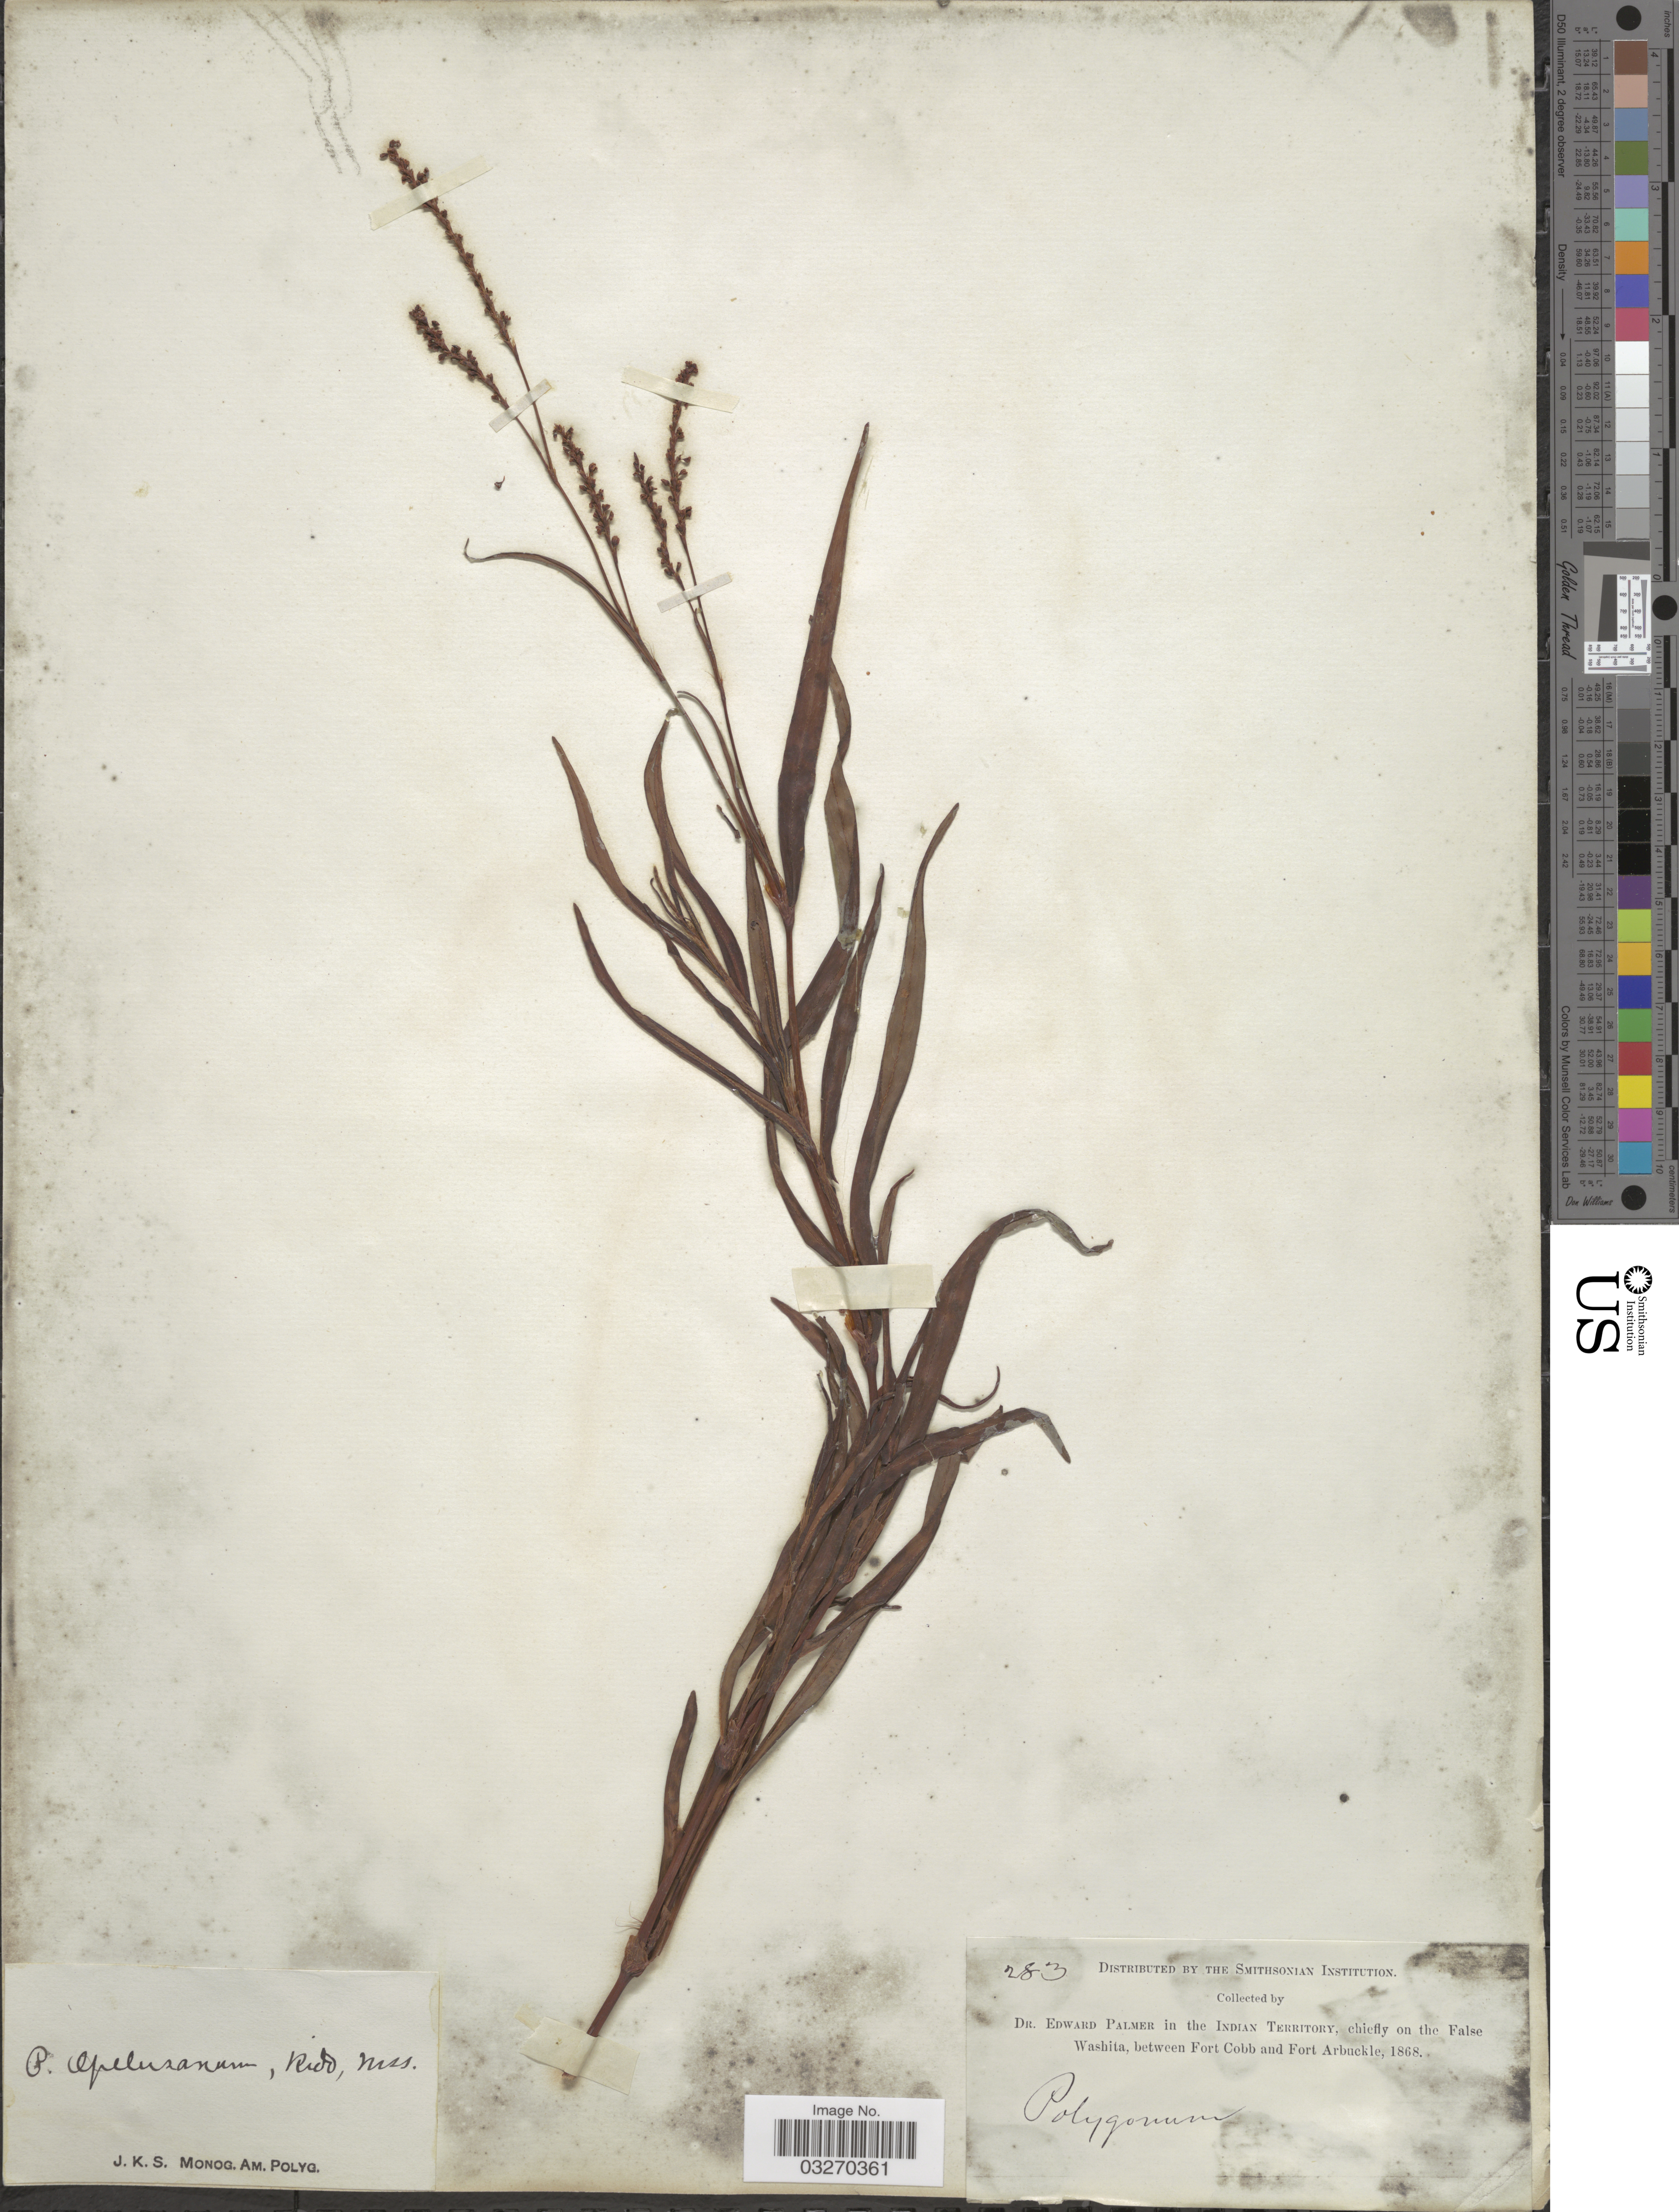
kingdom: Plantae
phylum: Tracheophyta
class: Magnoliopsida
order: Caryophyllales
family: Polygonaceae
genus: Persicaria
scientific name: Persicaria hydropiperoides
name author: (Michx.) Small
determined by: Atha, D. E.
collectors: E. Palmer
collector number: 283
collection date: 1868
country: United States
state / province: Oklahoma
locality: In the Indian Territory, chiefly on the False Washita, between Fort Cobb and Fort Arbuckle.